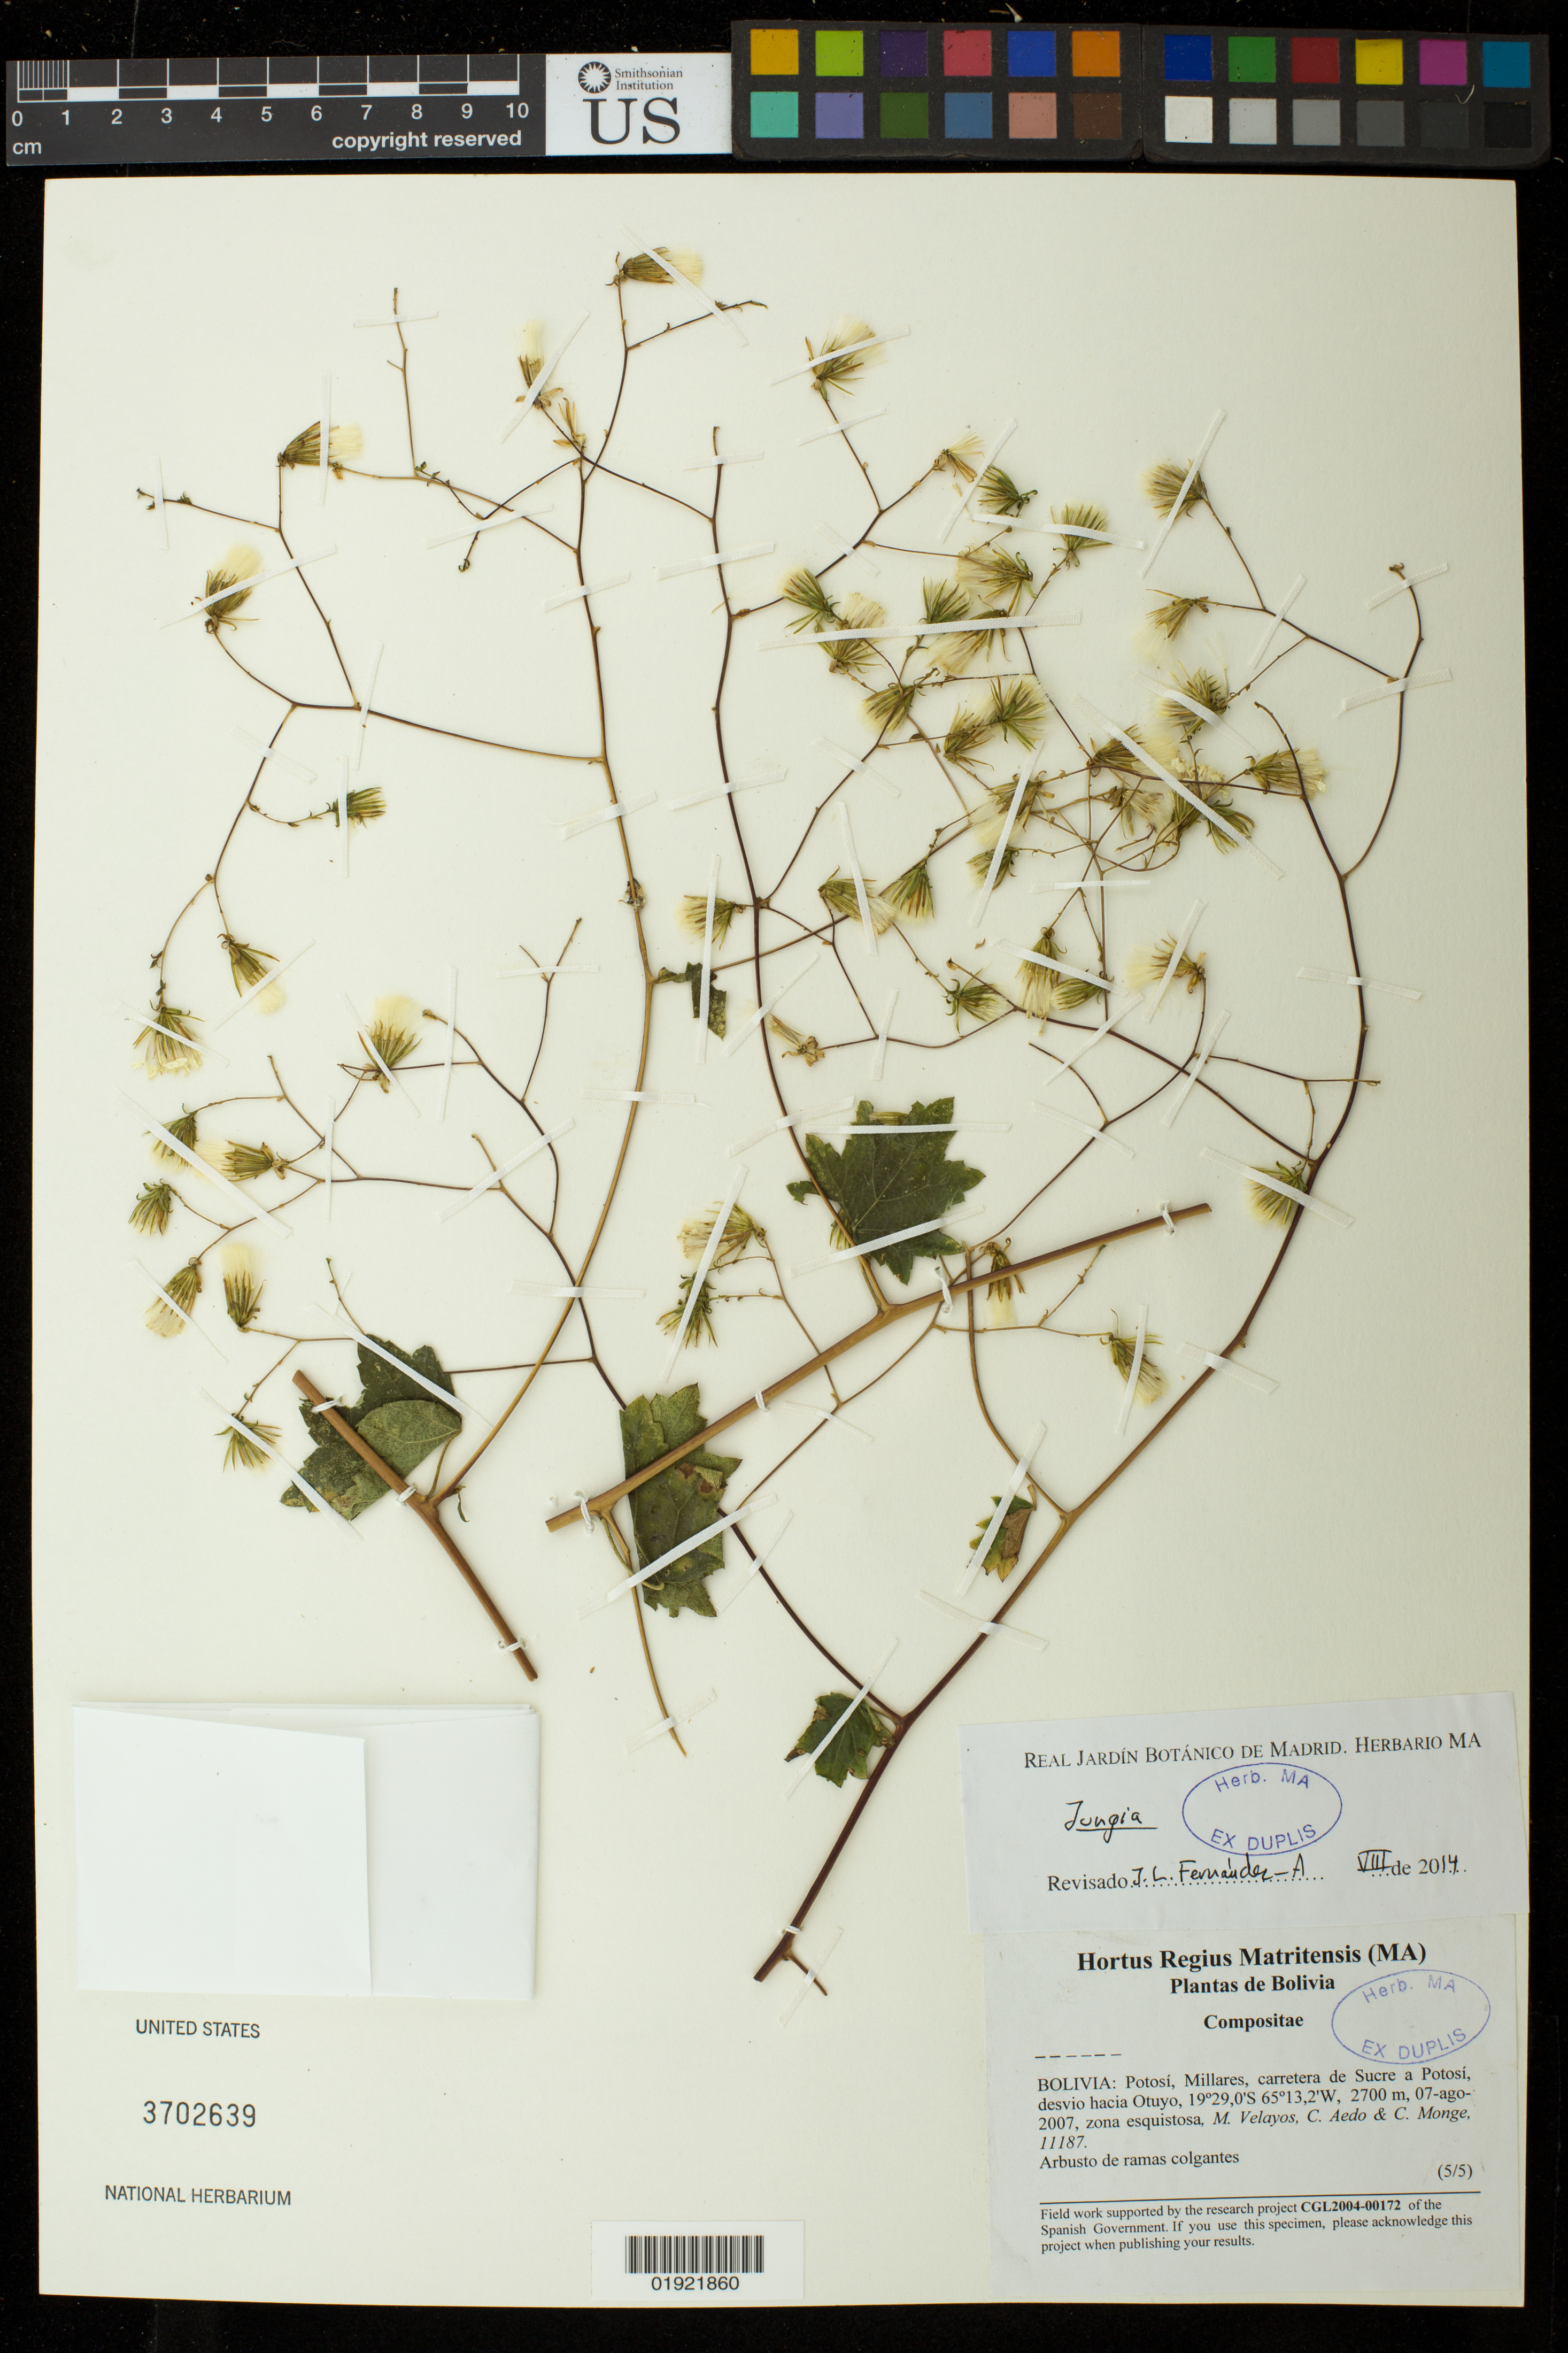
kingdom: Plantae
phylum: Tracheophyta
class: Magnoliopsida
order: Asterales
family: Asteraceae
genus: Jungia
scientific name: Jungia sp.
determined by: Fernández-Alonso, J. L.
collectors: M. Velayos, C. Aedo & C. Monge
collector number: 11187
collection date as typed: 07-ago-2007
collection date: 2007-08-07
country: Bolivia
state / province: Potosi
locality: Millares, carretera de Sucre a Potosi, desvio hacia Otuyo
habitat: zona esquistosa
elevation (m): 2700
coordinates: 19 26,0 S, 65 13,2 W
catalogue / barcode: US 3702639